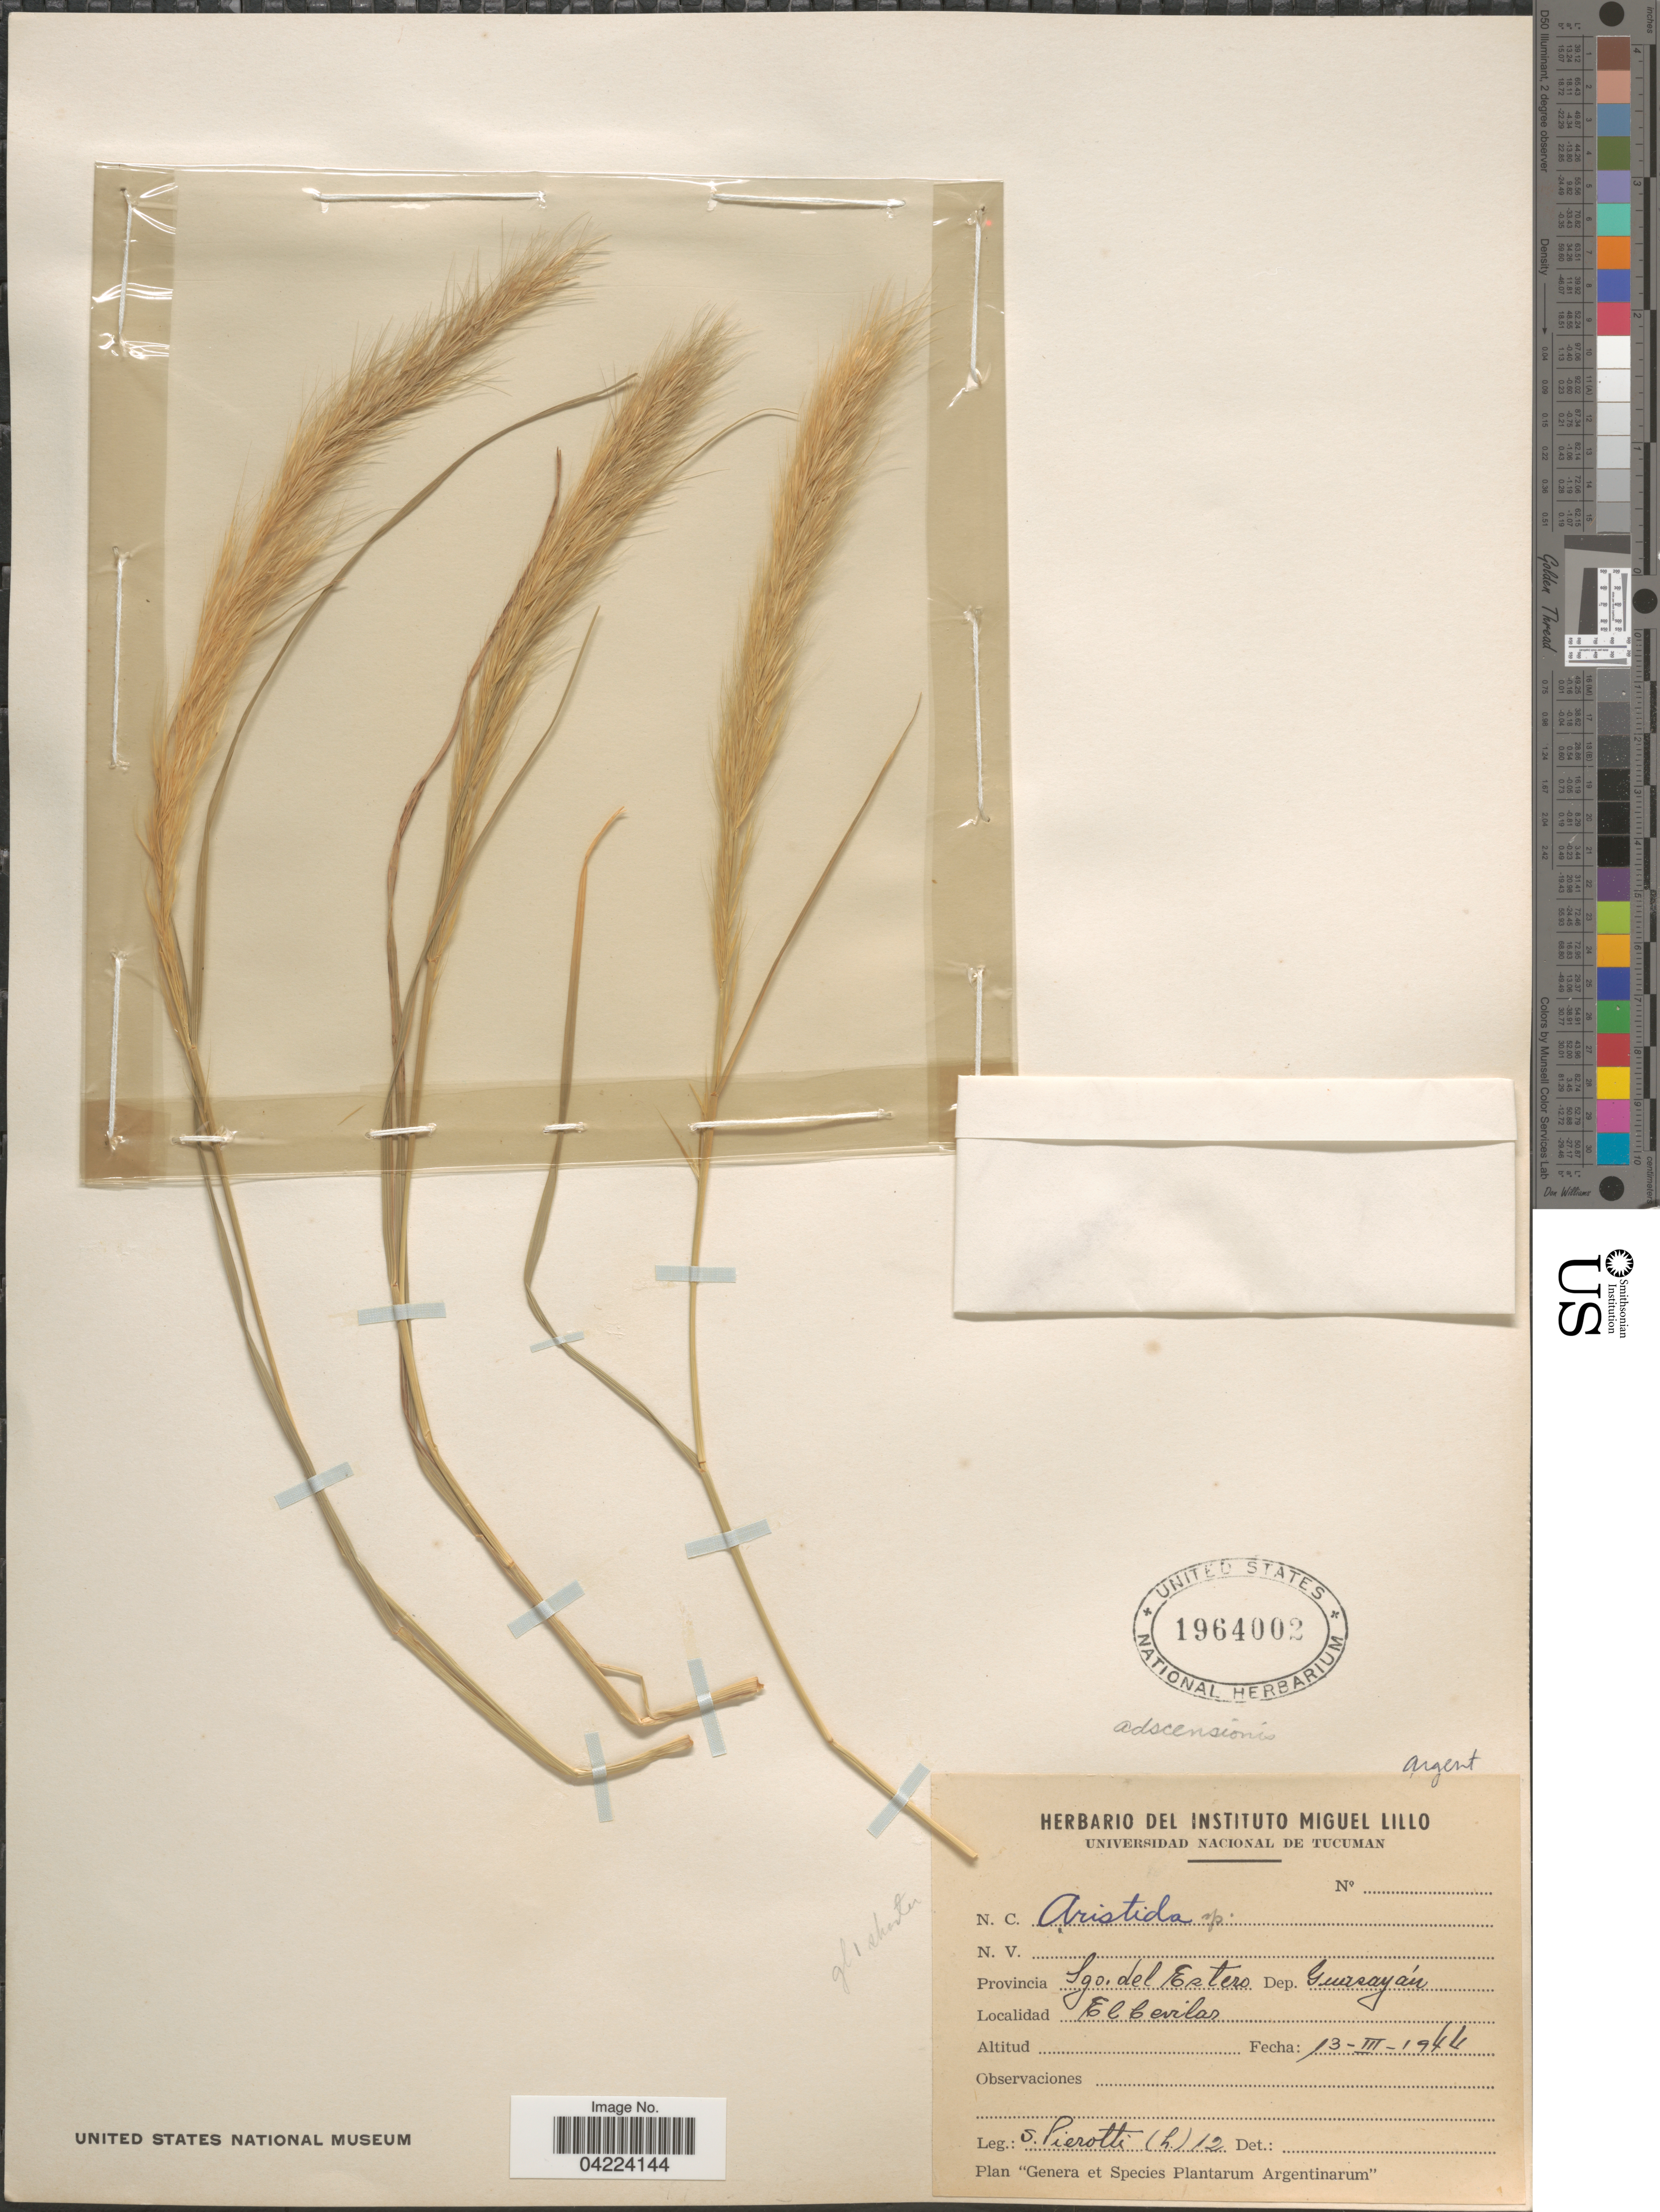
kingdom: Plantae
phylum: Tracheophyta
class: Liliopsida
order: Poales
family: Poaceae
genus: Aristida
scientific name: Aristida adscensionis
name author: L.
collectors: S. A. Pierotti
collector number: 12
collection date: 1944-03-13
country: Argentina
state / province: Santiago del Estero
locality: Dep. Guasayán. En Cevilar.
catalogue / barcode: US 1964002